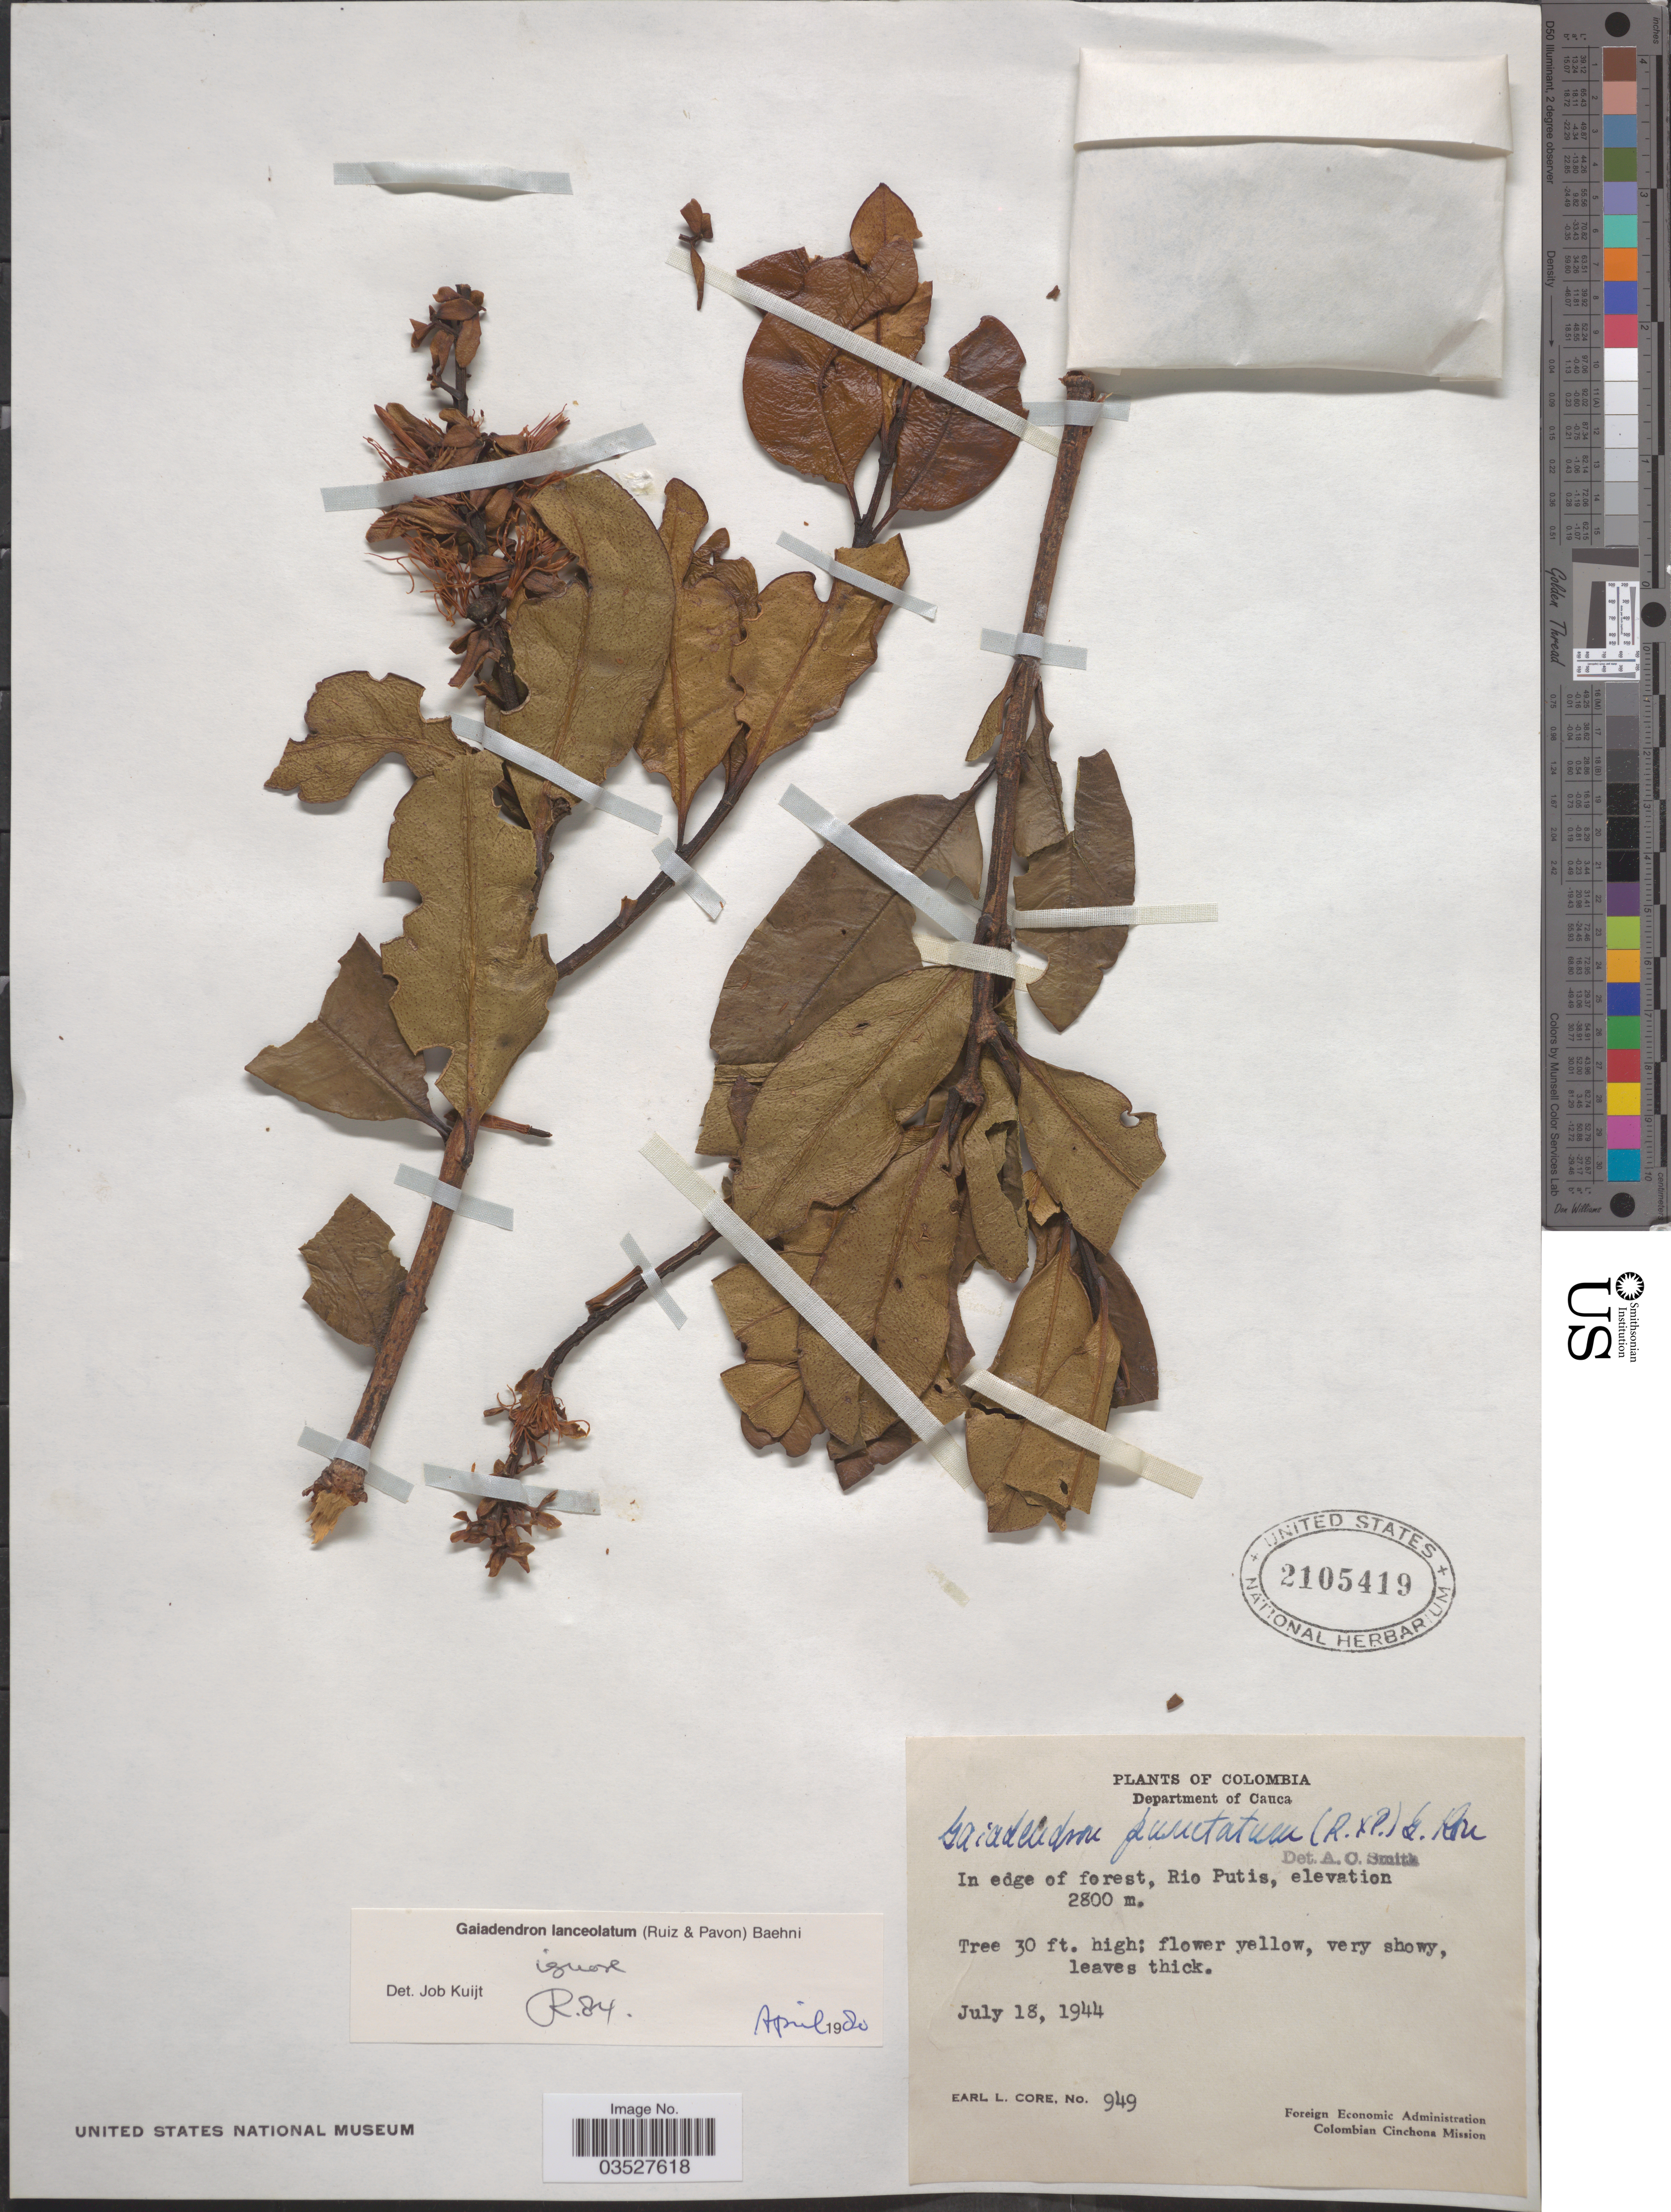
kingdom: Plantae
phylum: Tracheophyta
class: Magnoliopsida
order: Santalales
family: Loranthaceae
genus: Gaiadendron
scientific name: Gaiadendron punctatum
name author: (Ruiz & Pav.) G. Don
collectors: E. Core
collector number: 949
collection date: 1944-07-18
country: Colombia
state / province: Cauca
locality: Department of Cauca. In edge of forest, Rio Putis.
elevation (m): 2800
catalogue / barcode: US 2105419